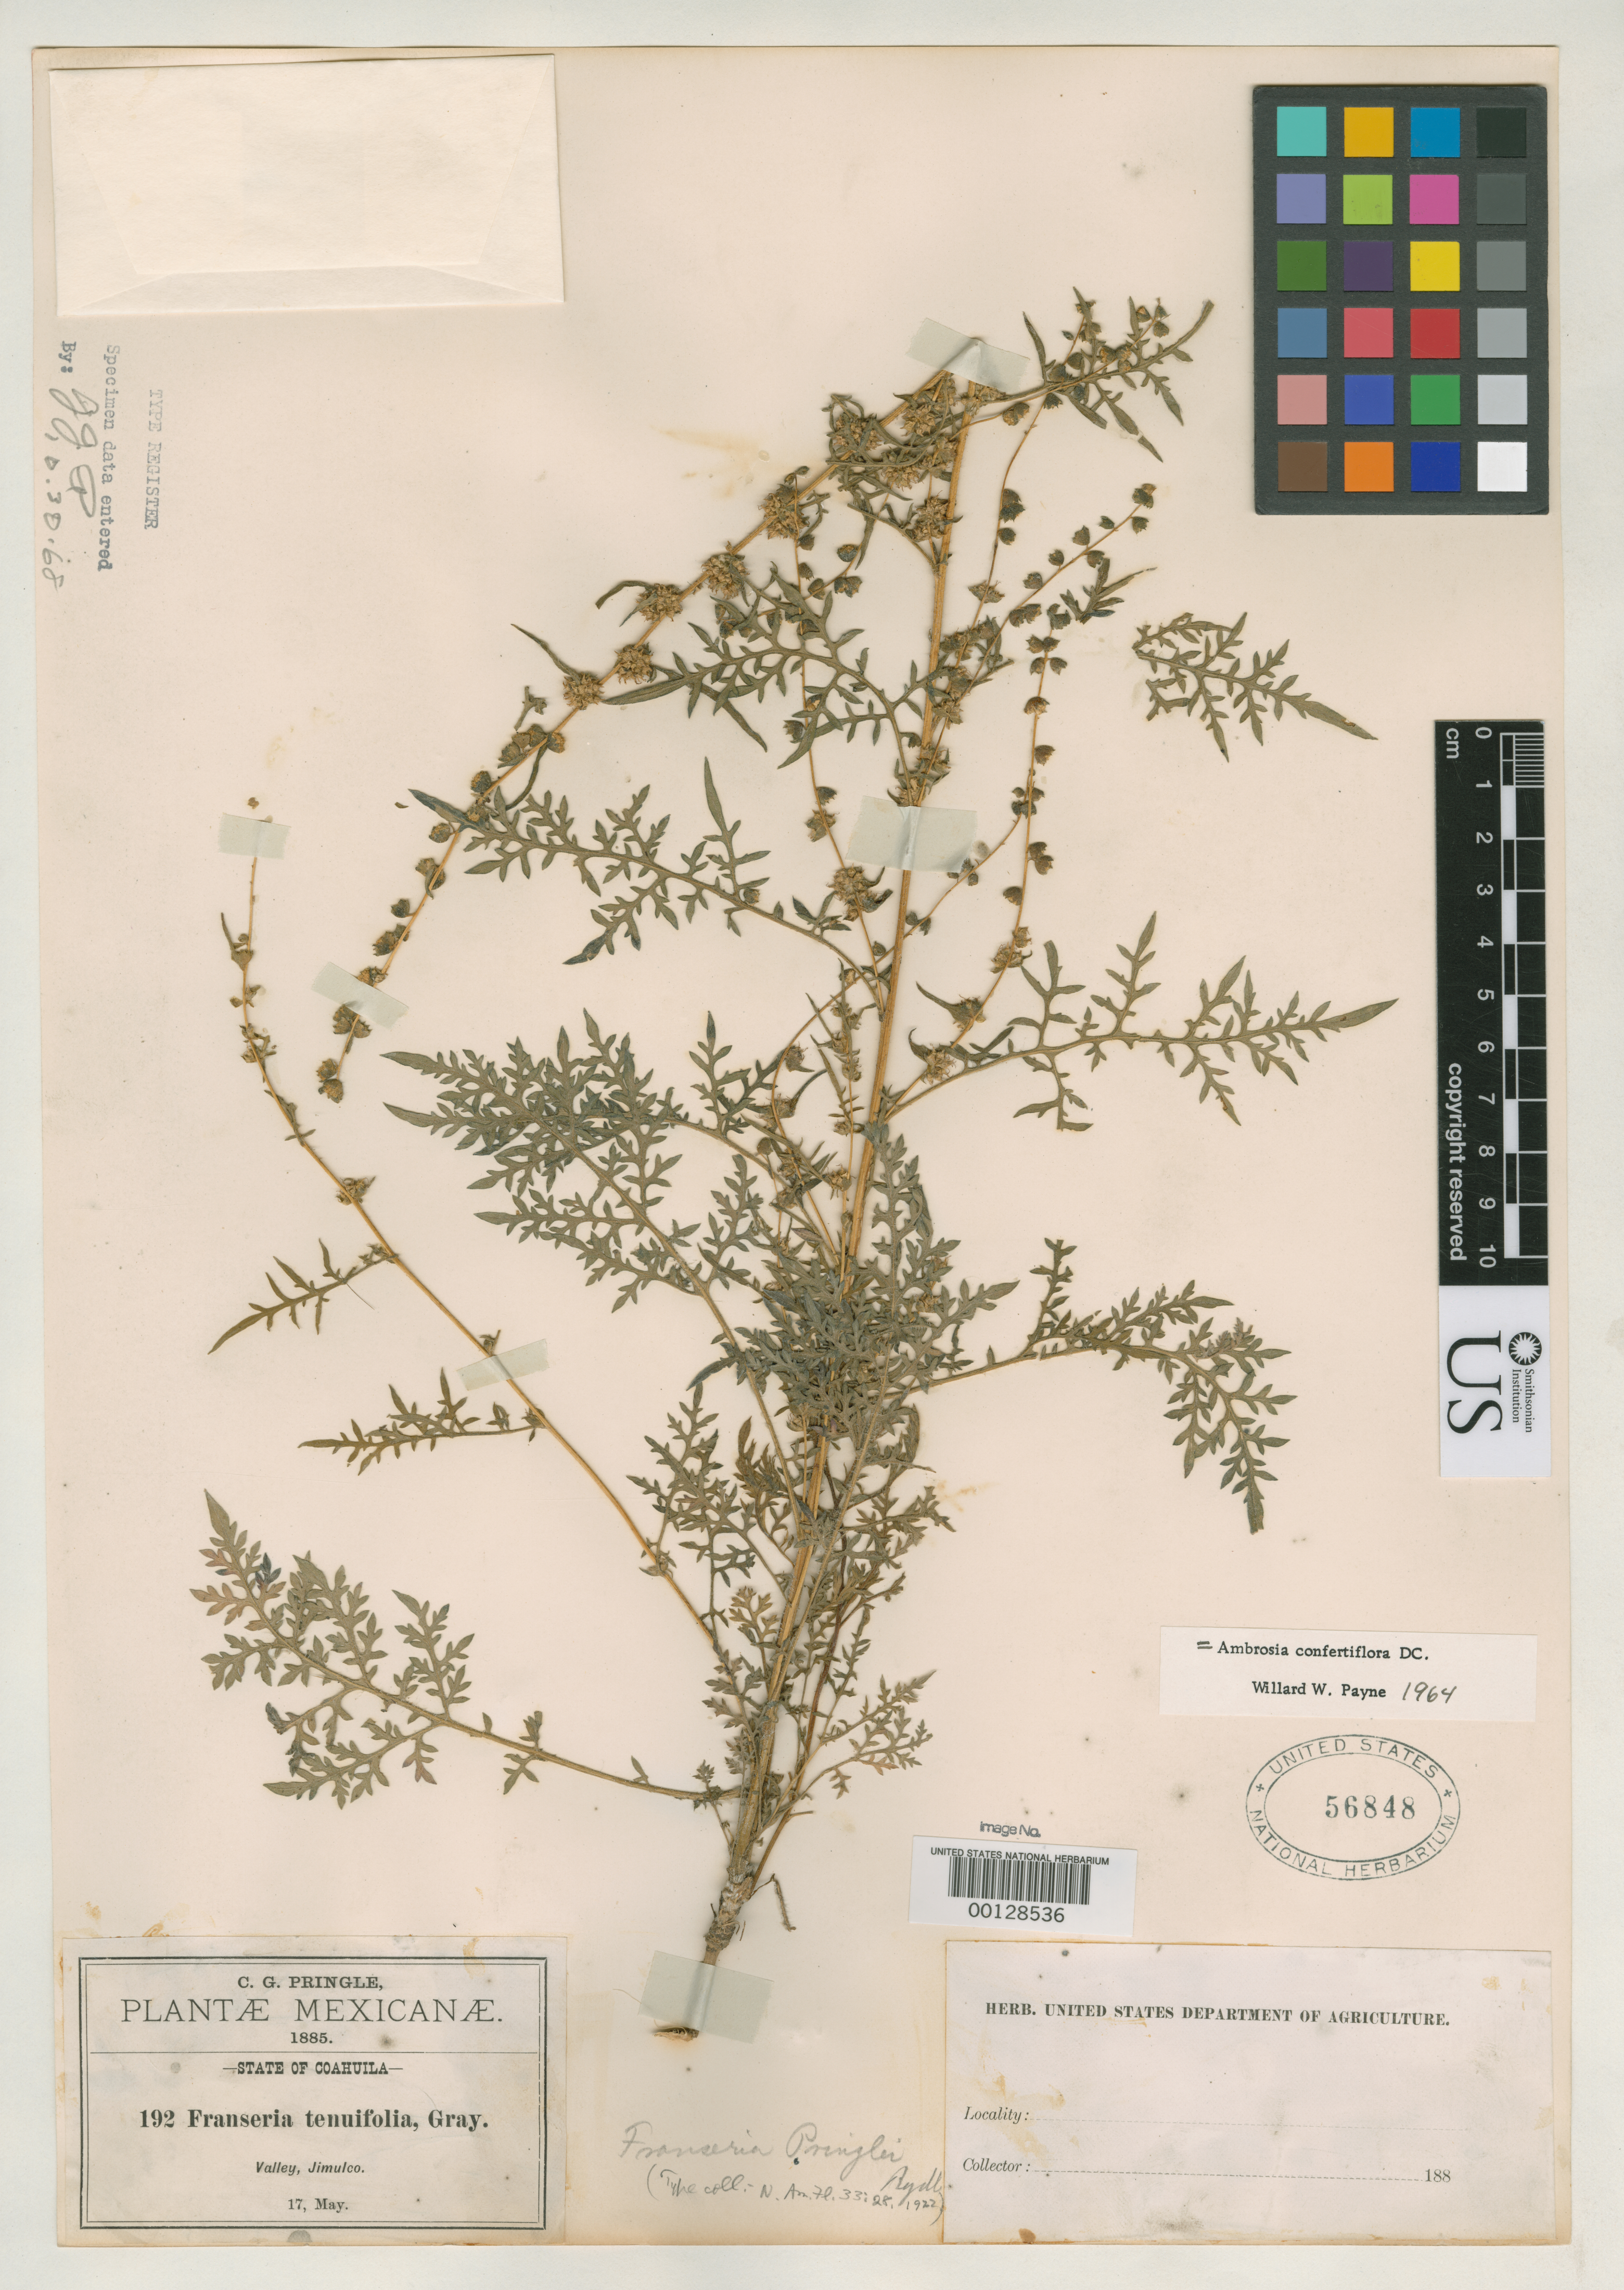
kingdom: Plantae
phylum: Tracheophyta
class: Magnoliopsida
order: Asterales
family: Asteraceae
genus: Franseria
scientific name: Franseria pringlei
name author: Rydb.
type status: Isotype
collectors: C. G. Pringle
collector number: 192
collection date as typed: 17 May 1885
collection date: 1885-05-17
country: Mexico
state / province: Chihuahua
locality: Jimulco.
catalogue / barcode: US 56848